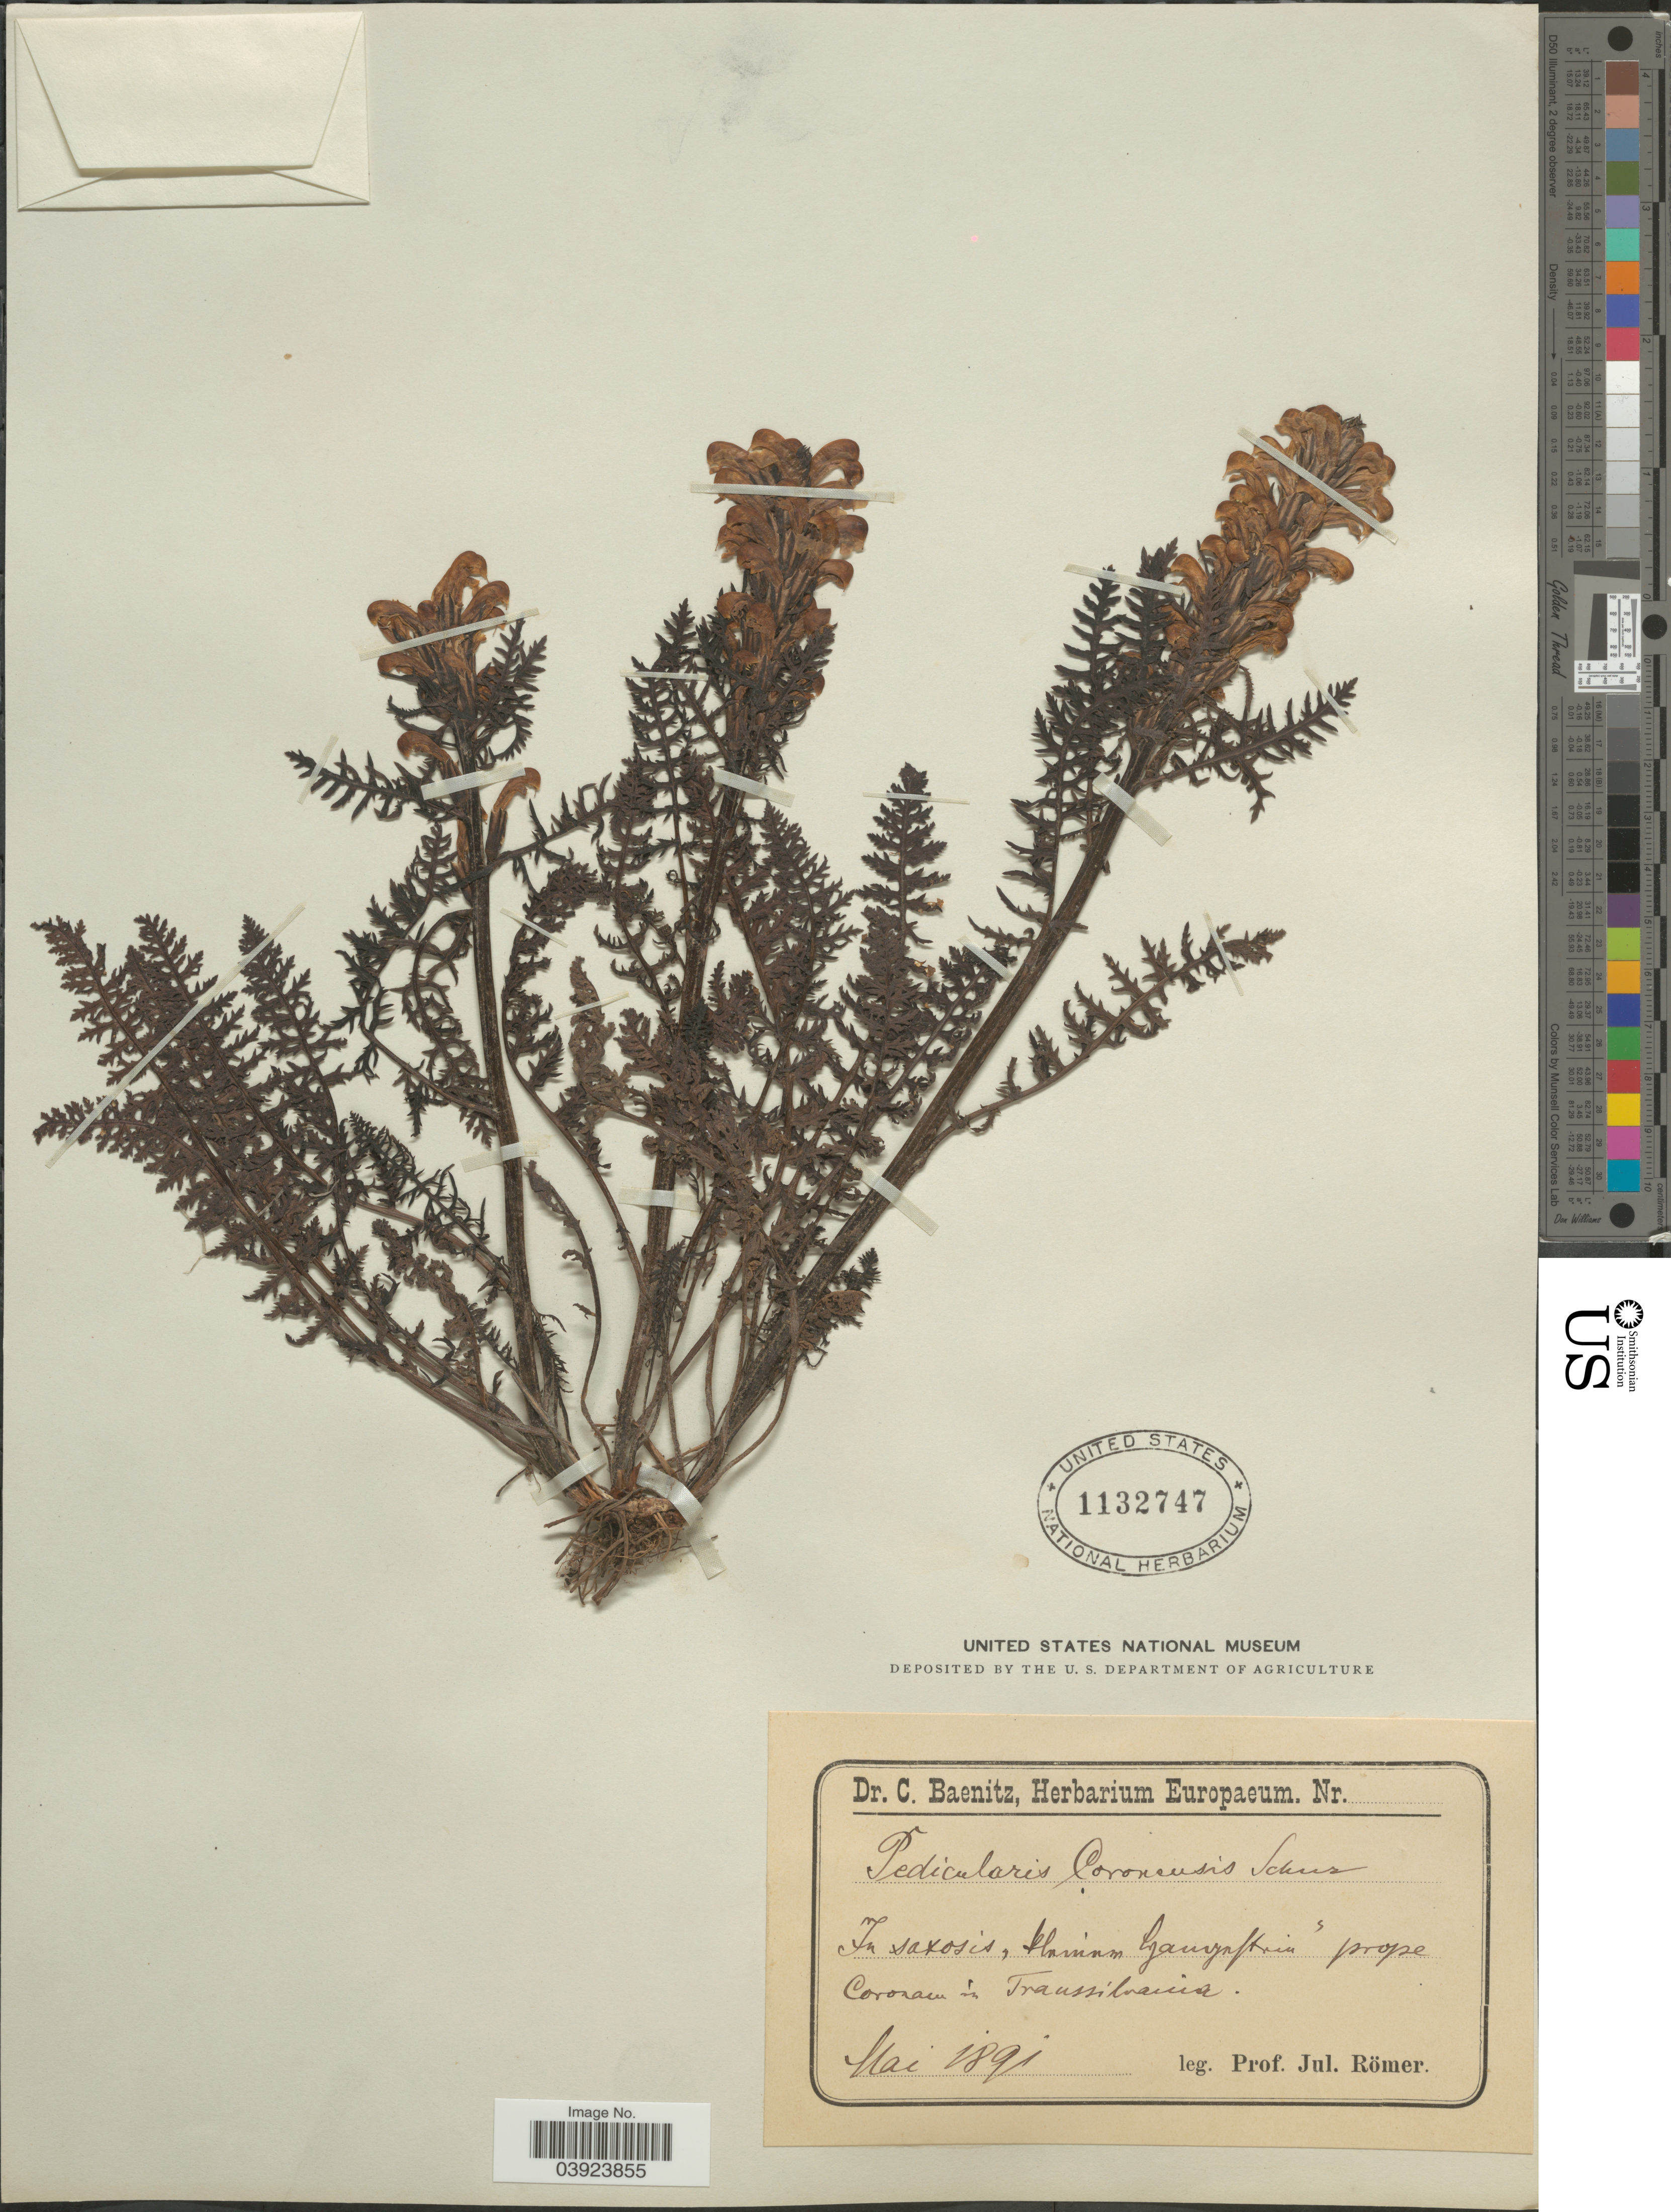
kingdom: Plantae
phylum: Tracheophyta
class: Magnoliopsida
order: Lamiales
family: Orobanchaceae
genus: Pedicularis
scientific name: Pedicularis coronensis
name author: Schur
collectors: J. Romer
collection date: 1891-05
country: Romania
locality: In saxosis, flunium Gamynprin prope Coronam in Transsilvania. [interpreted]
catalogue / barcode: US 1132747